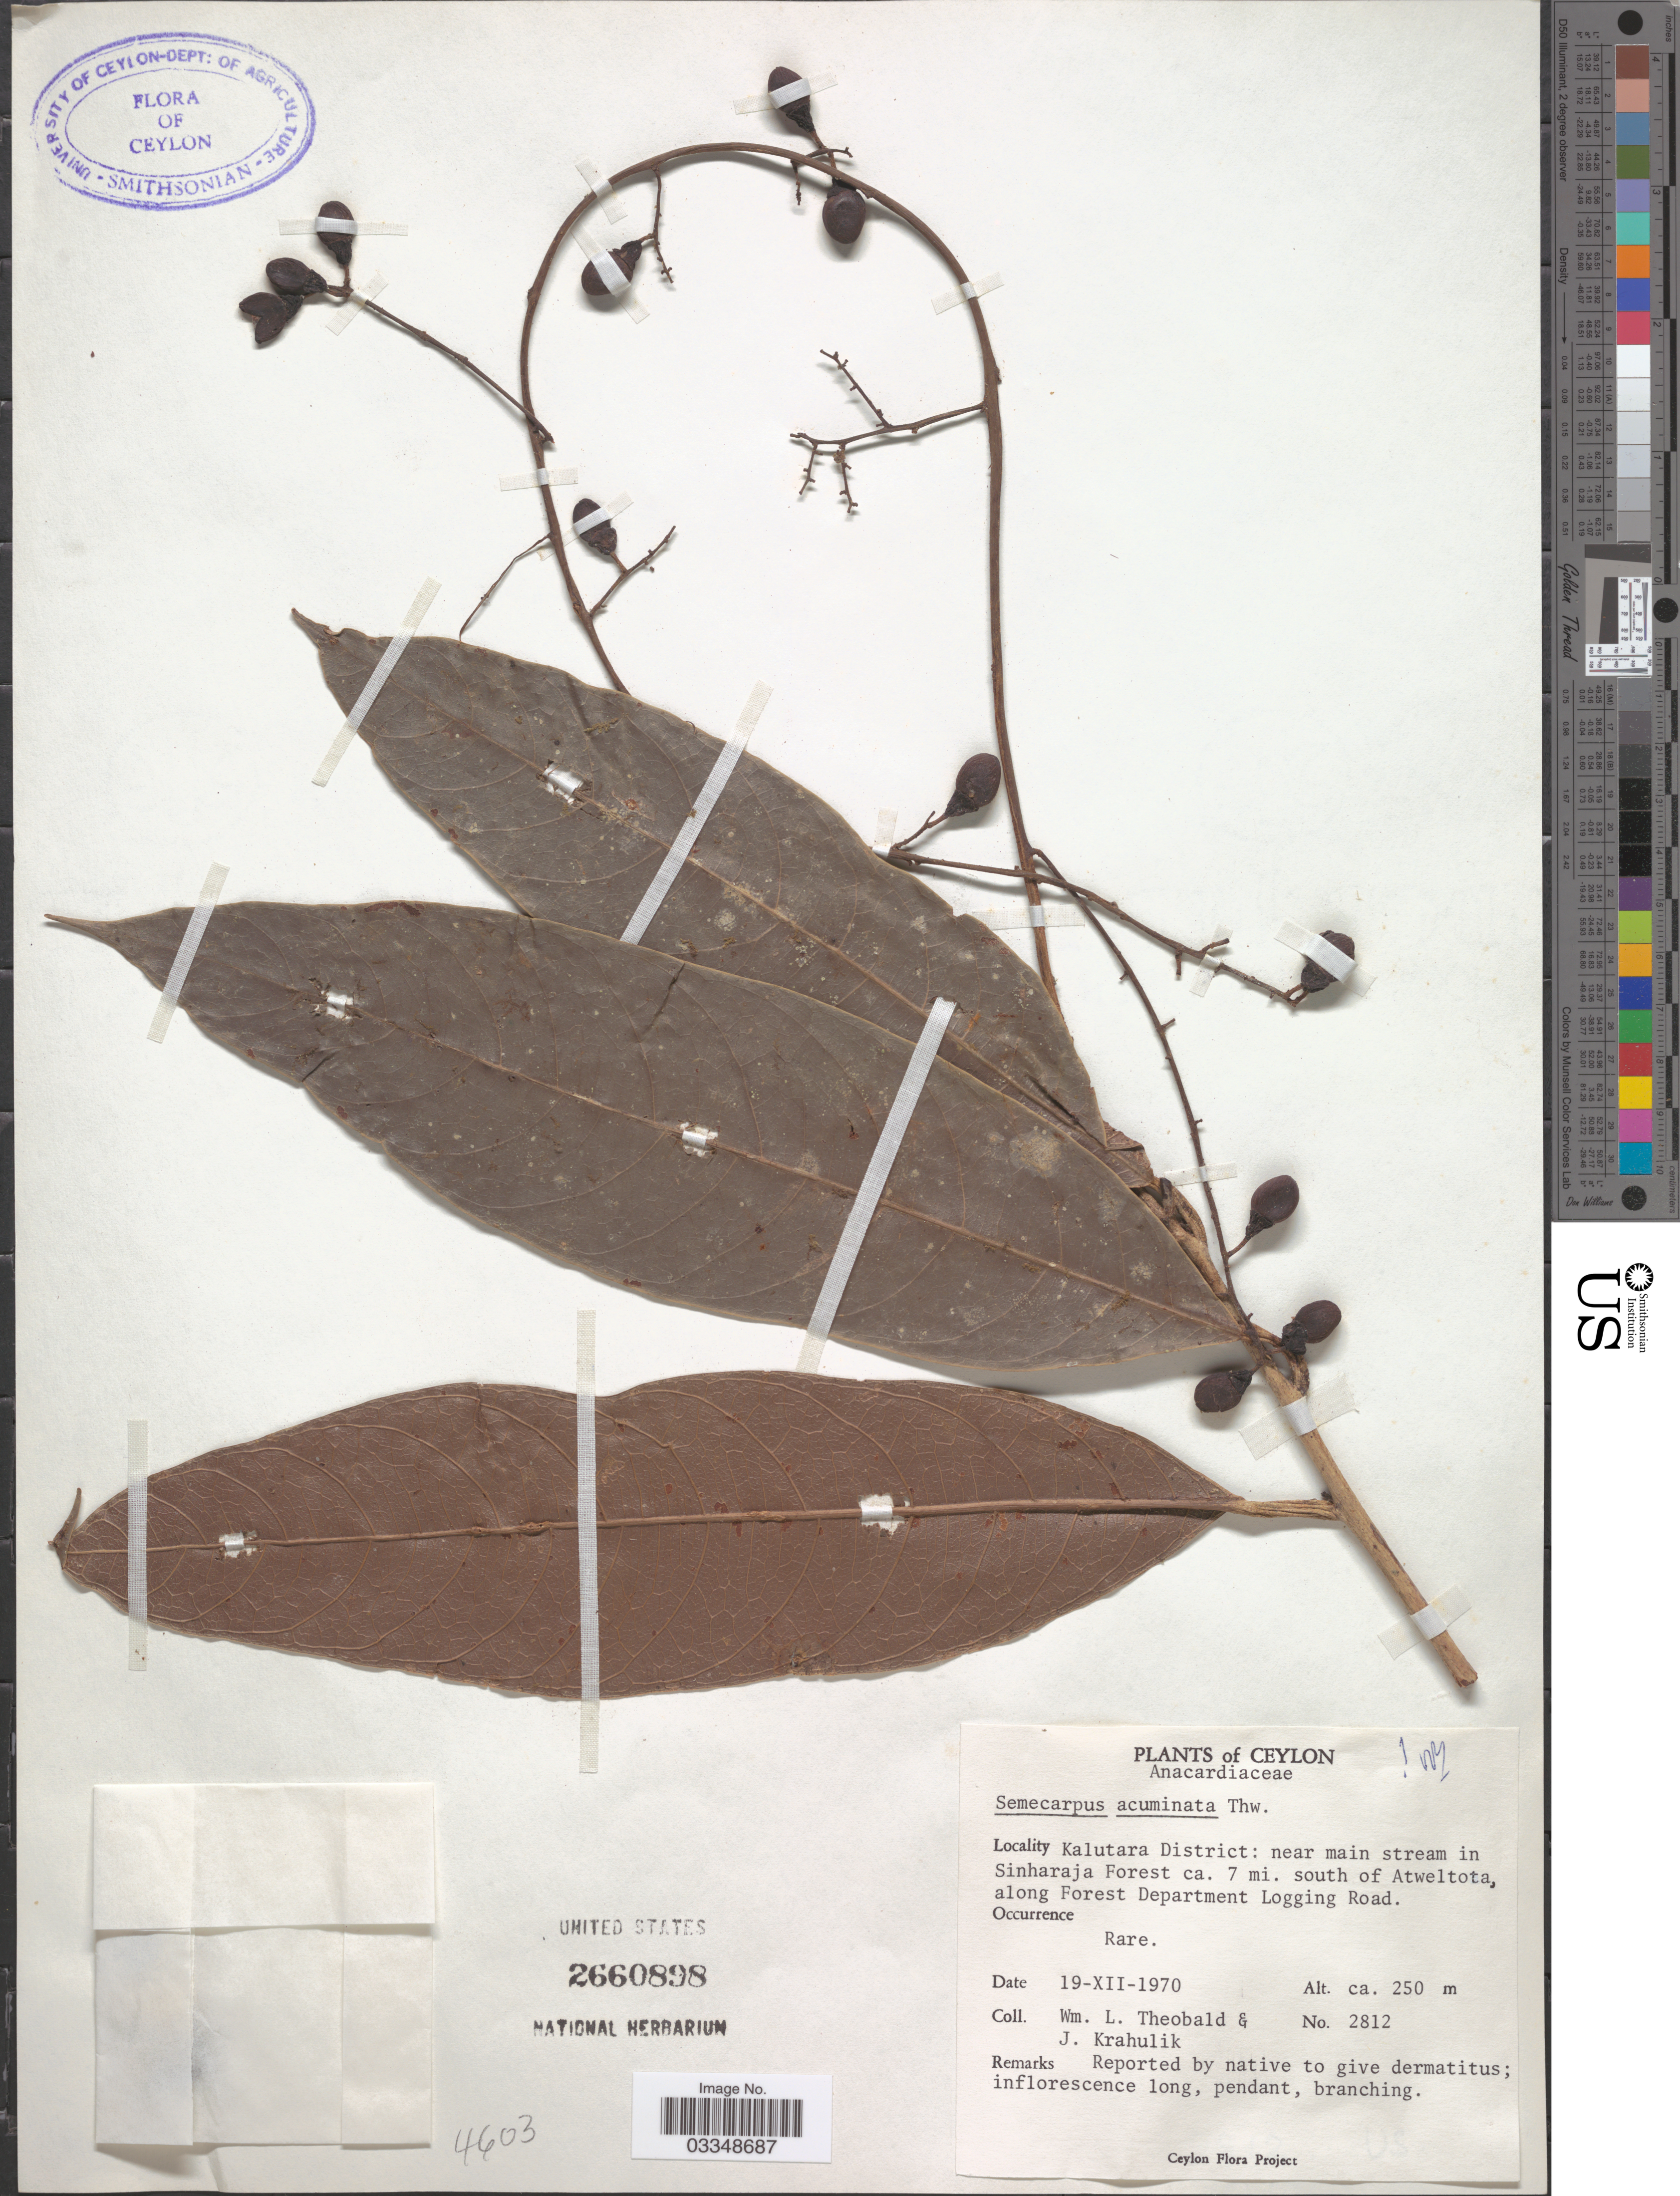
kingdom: Plantae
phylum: Tracheophyta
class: Magnoliopsida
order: Sapindales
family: Anacardiaceae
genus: Semecarpus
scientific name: Semecarpus acuminatus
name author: Kurz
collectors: W. L. Theobald & J. Krahulik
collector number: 2812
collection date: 1970-12-19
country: Sri Lanka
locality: Ceylon. Kalutara District: near main stream in Sinharaja Forest ca. 7 mi. south of Atweltota, along Forest Department Logging Road.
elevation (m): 250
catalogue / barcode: US 2660898